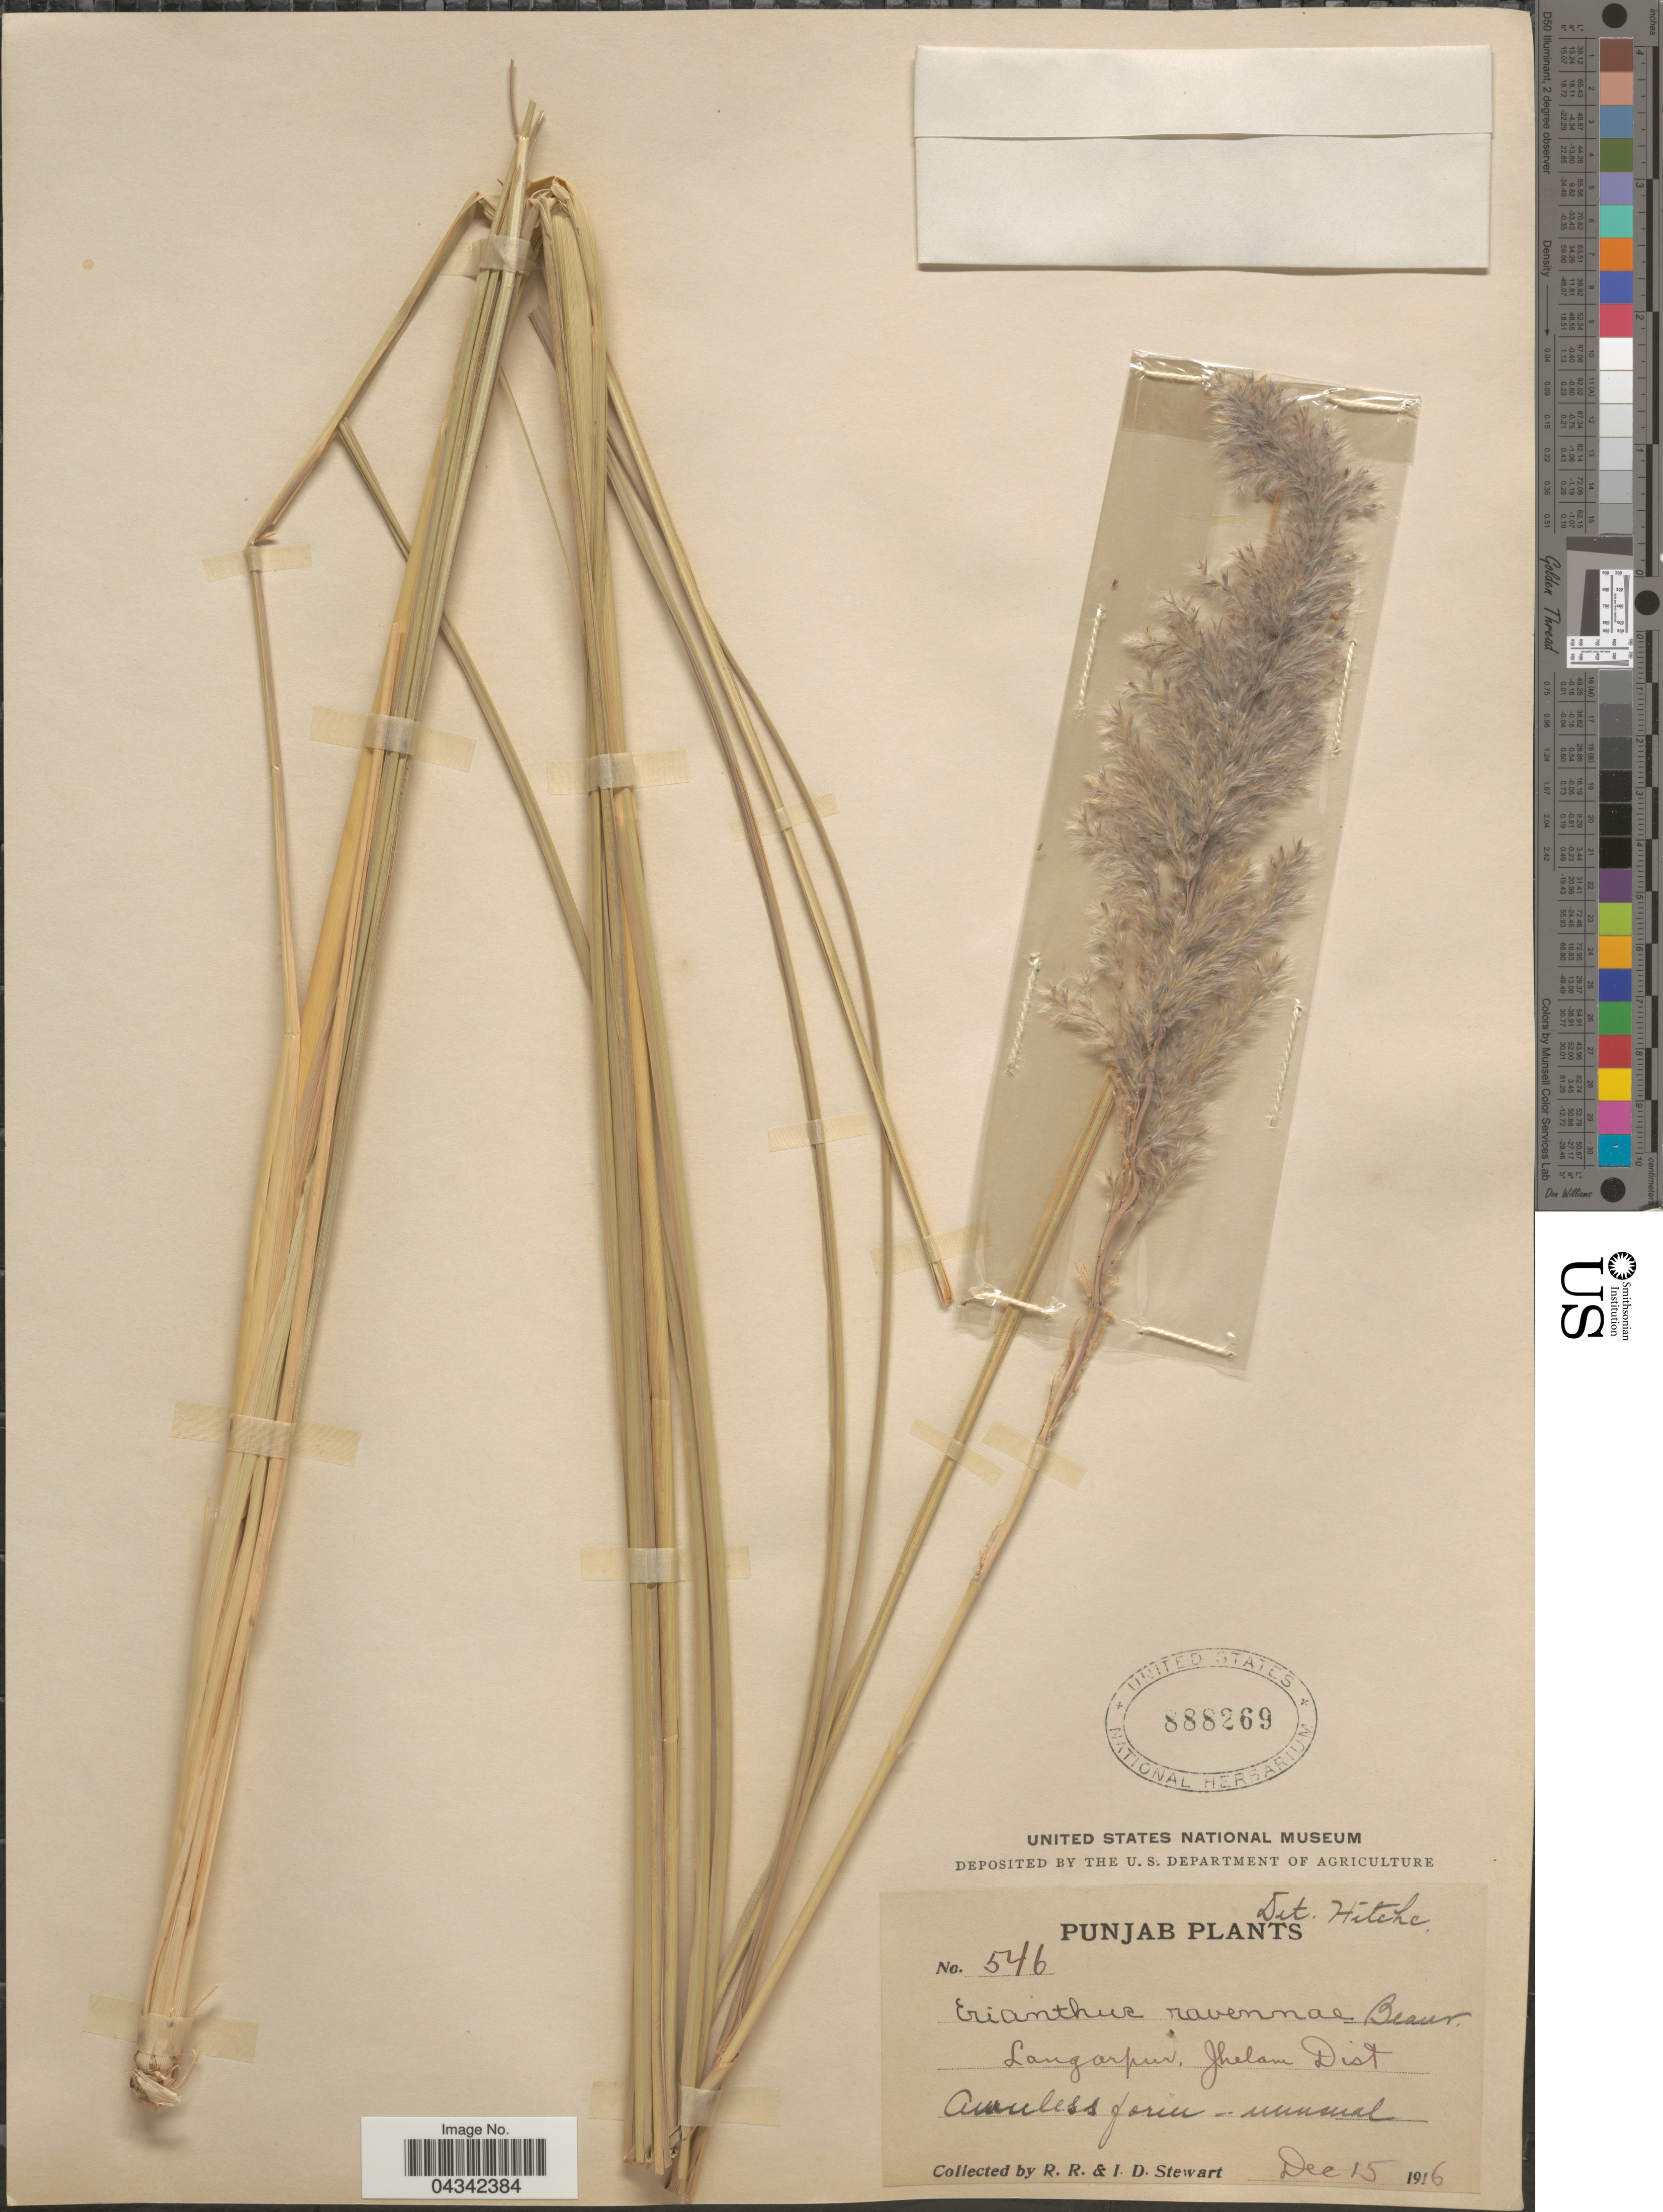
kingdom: Plantae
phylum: Tracheophyta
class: Liliopsida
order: Poales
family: Poaceae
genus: Tripidium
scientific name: Tripidium ravennae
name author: (L.) H. Scholz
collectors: R. Stewart & I. Stewart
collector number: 546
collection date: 1916-12-15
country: Pakistan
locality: Punjab. Langarpur, Jhelam Dist.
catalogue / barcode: US 888269